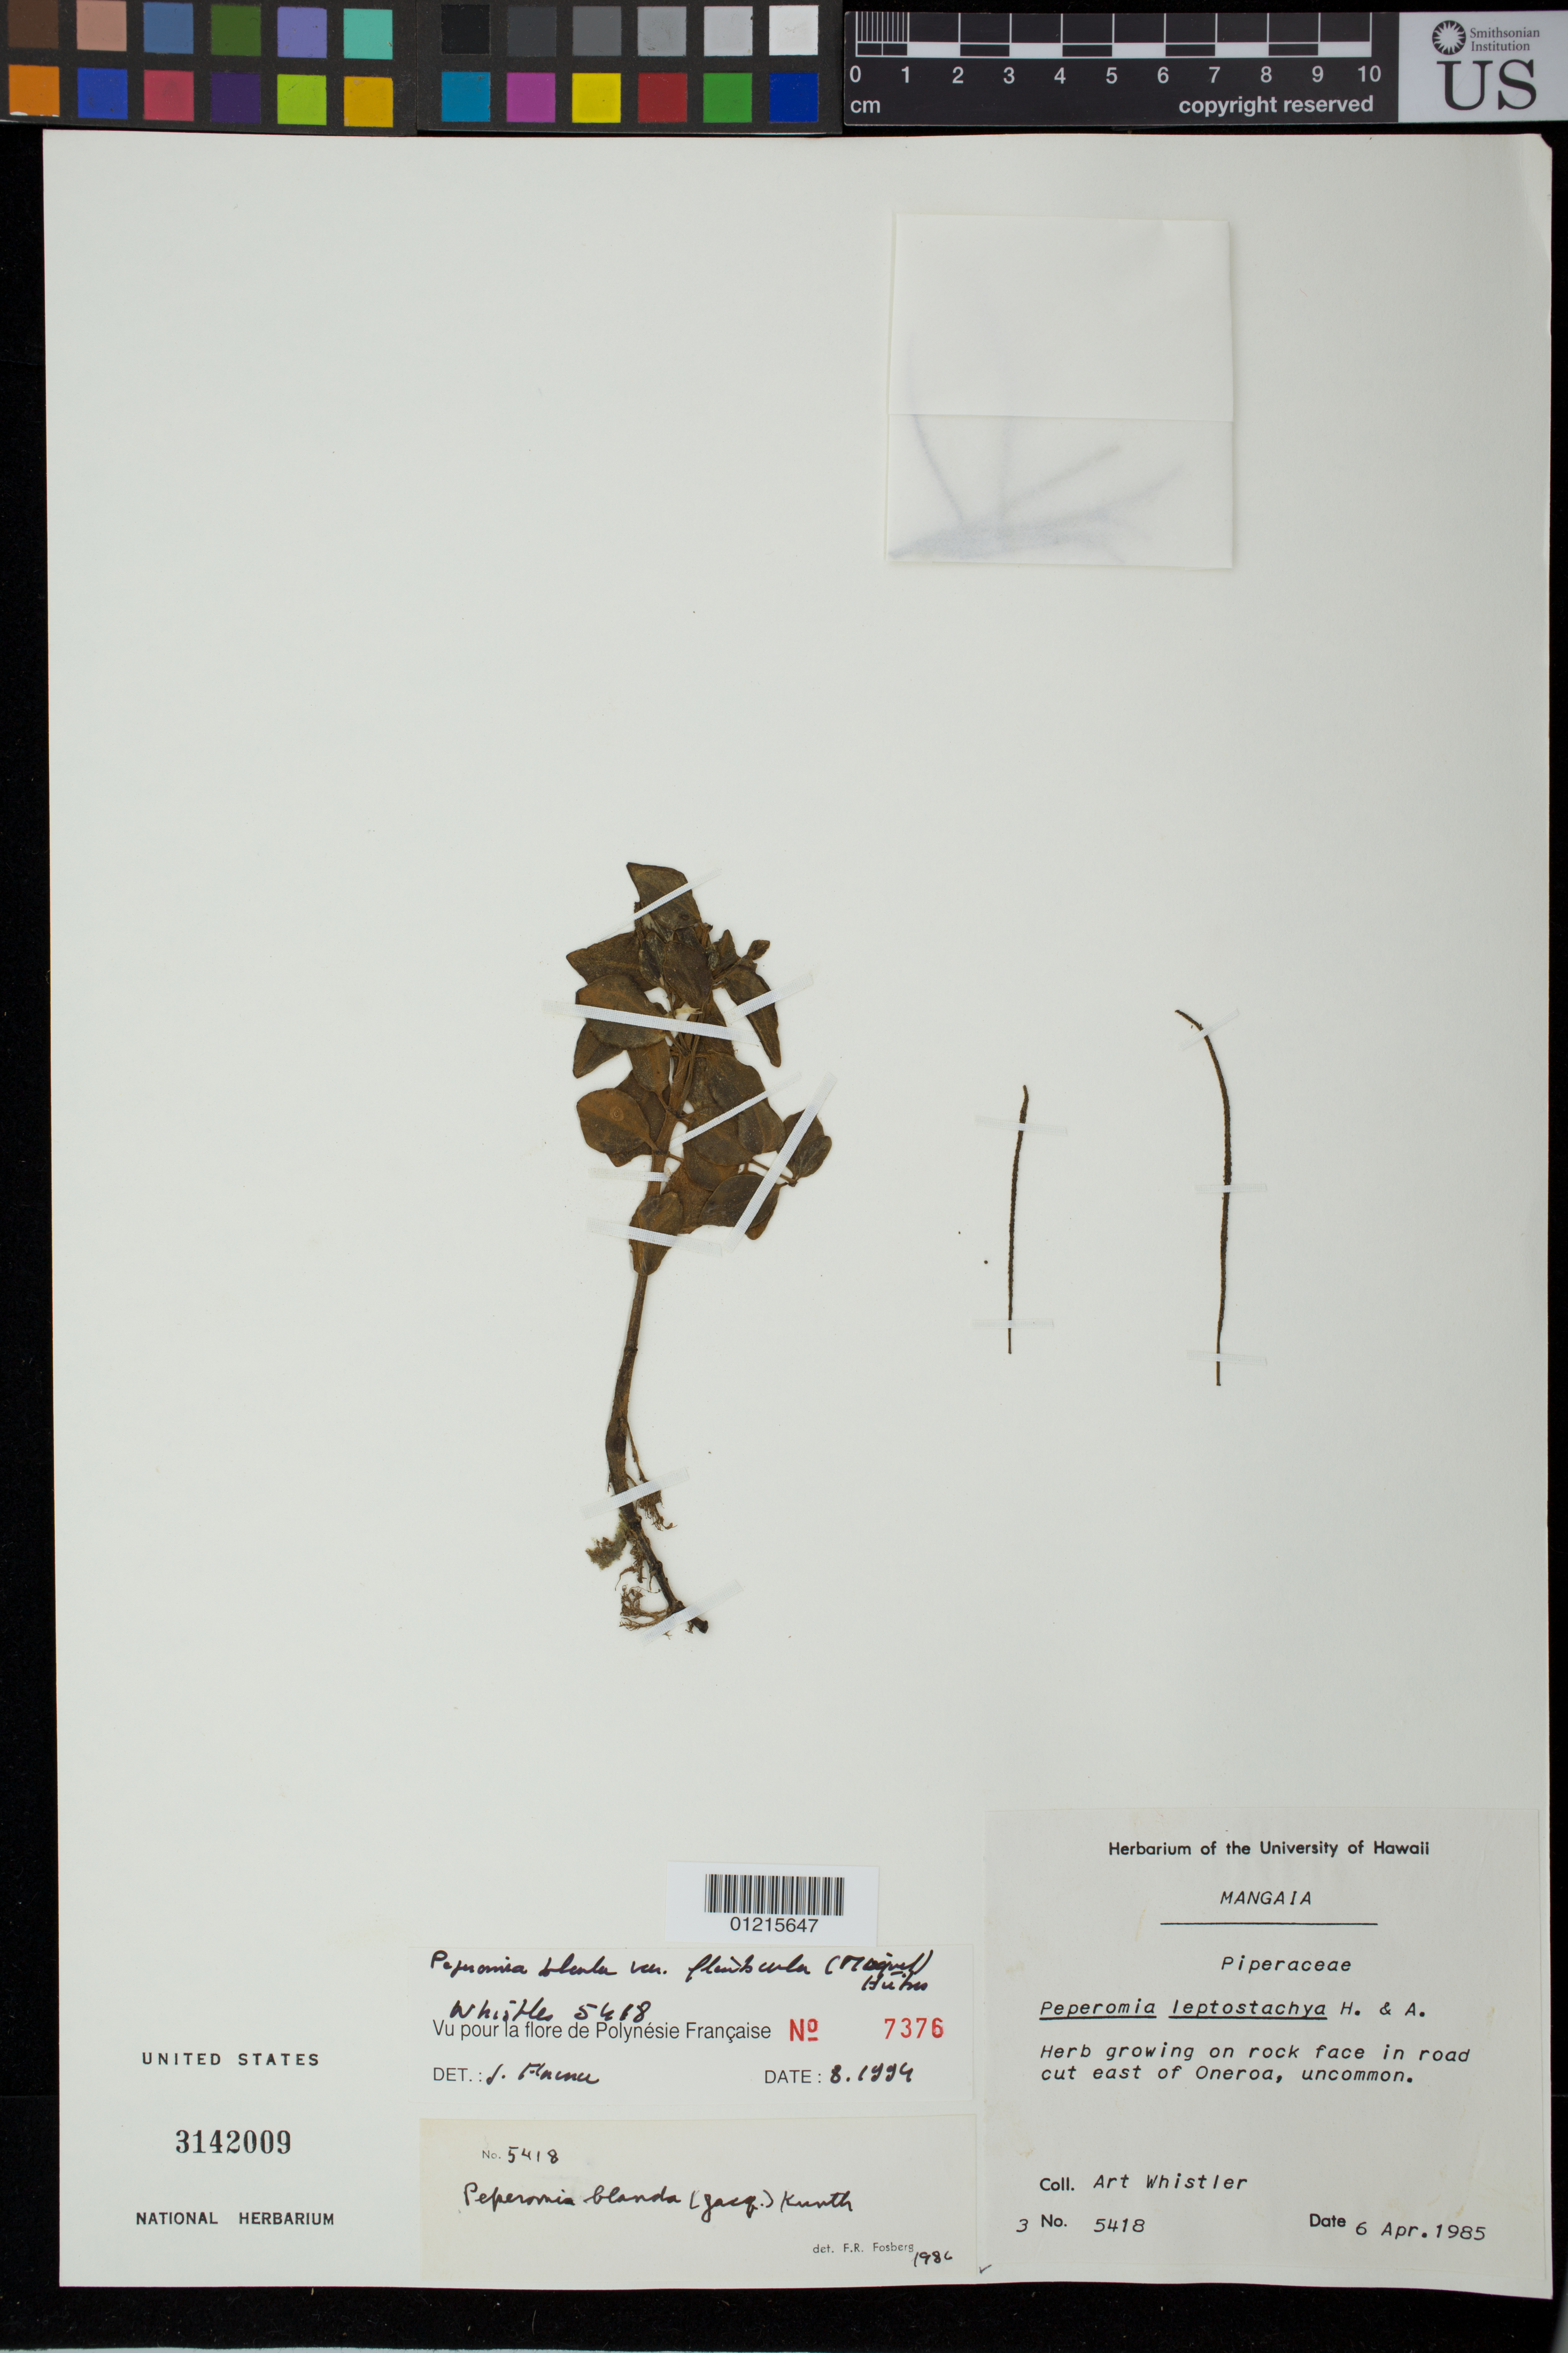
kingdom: Plantae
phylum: Tracheophyta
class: Magnoliopsida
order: Piperales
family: Piperaceae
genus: Peperomia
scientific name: Peperomia leptostachya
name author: Hook. & Arn.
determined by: Wagner, W. L., (BOT), Smithsonian Institution - National Museum of Natural History (UNITED STATES)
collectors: A. Whistler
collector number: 5148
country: Cook Islands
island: Mangaia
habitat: in road out east of Oneroa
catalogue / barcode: US 3142009